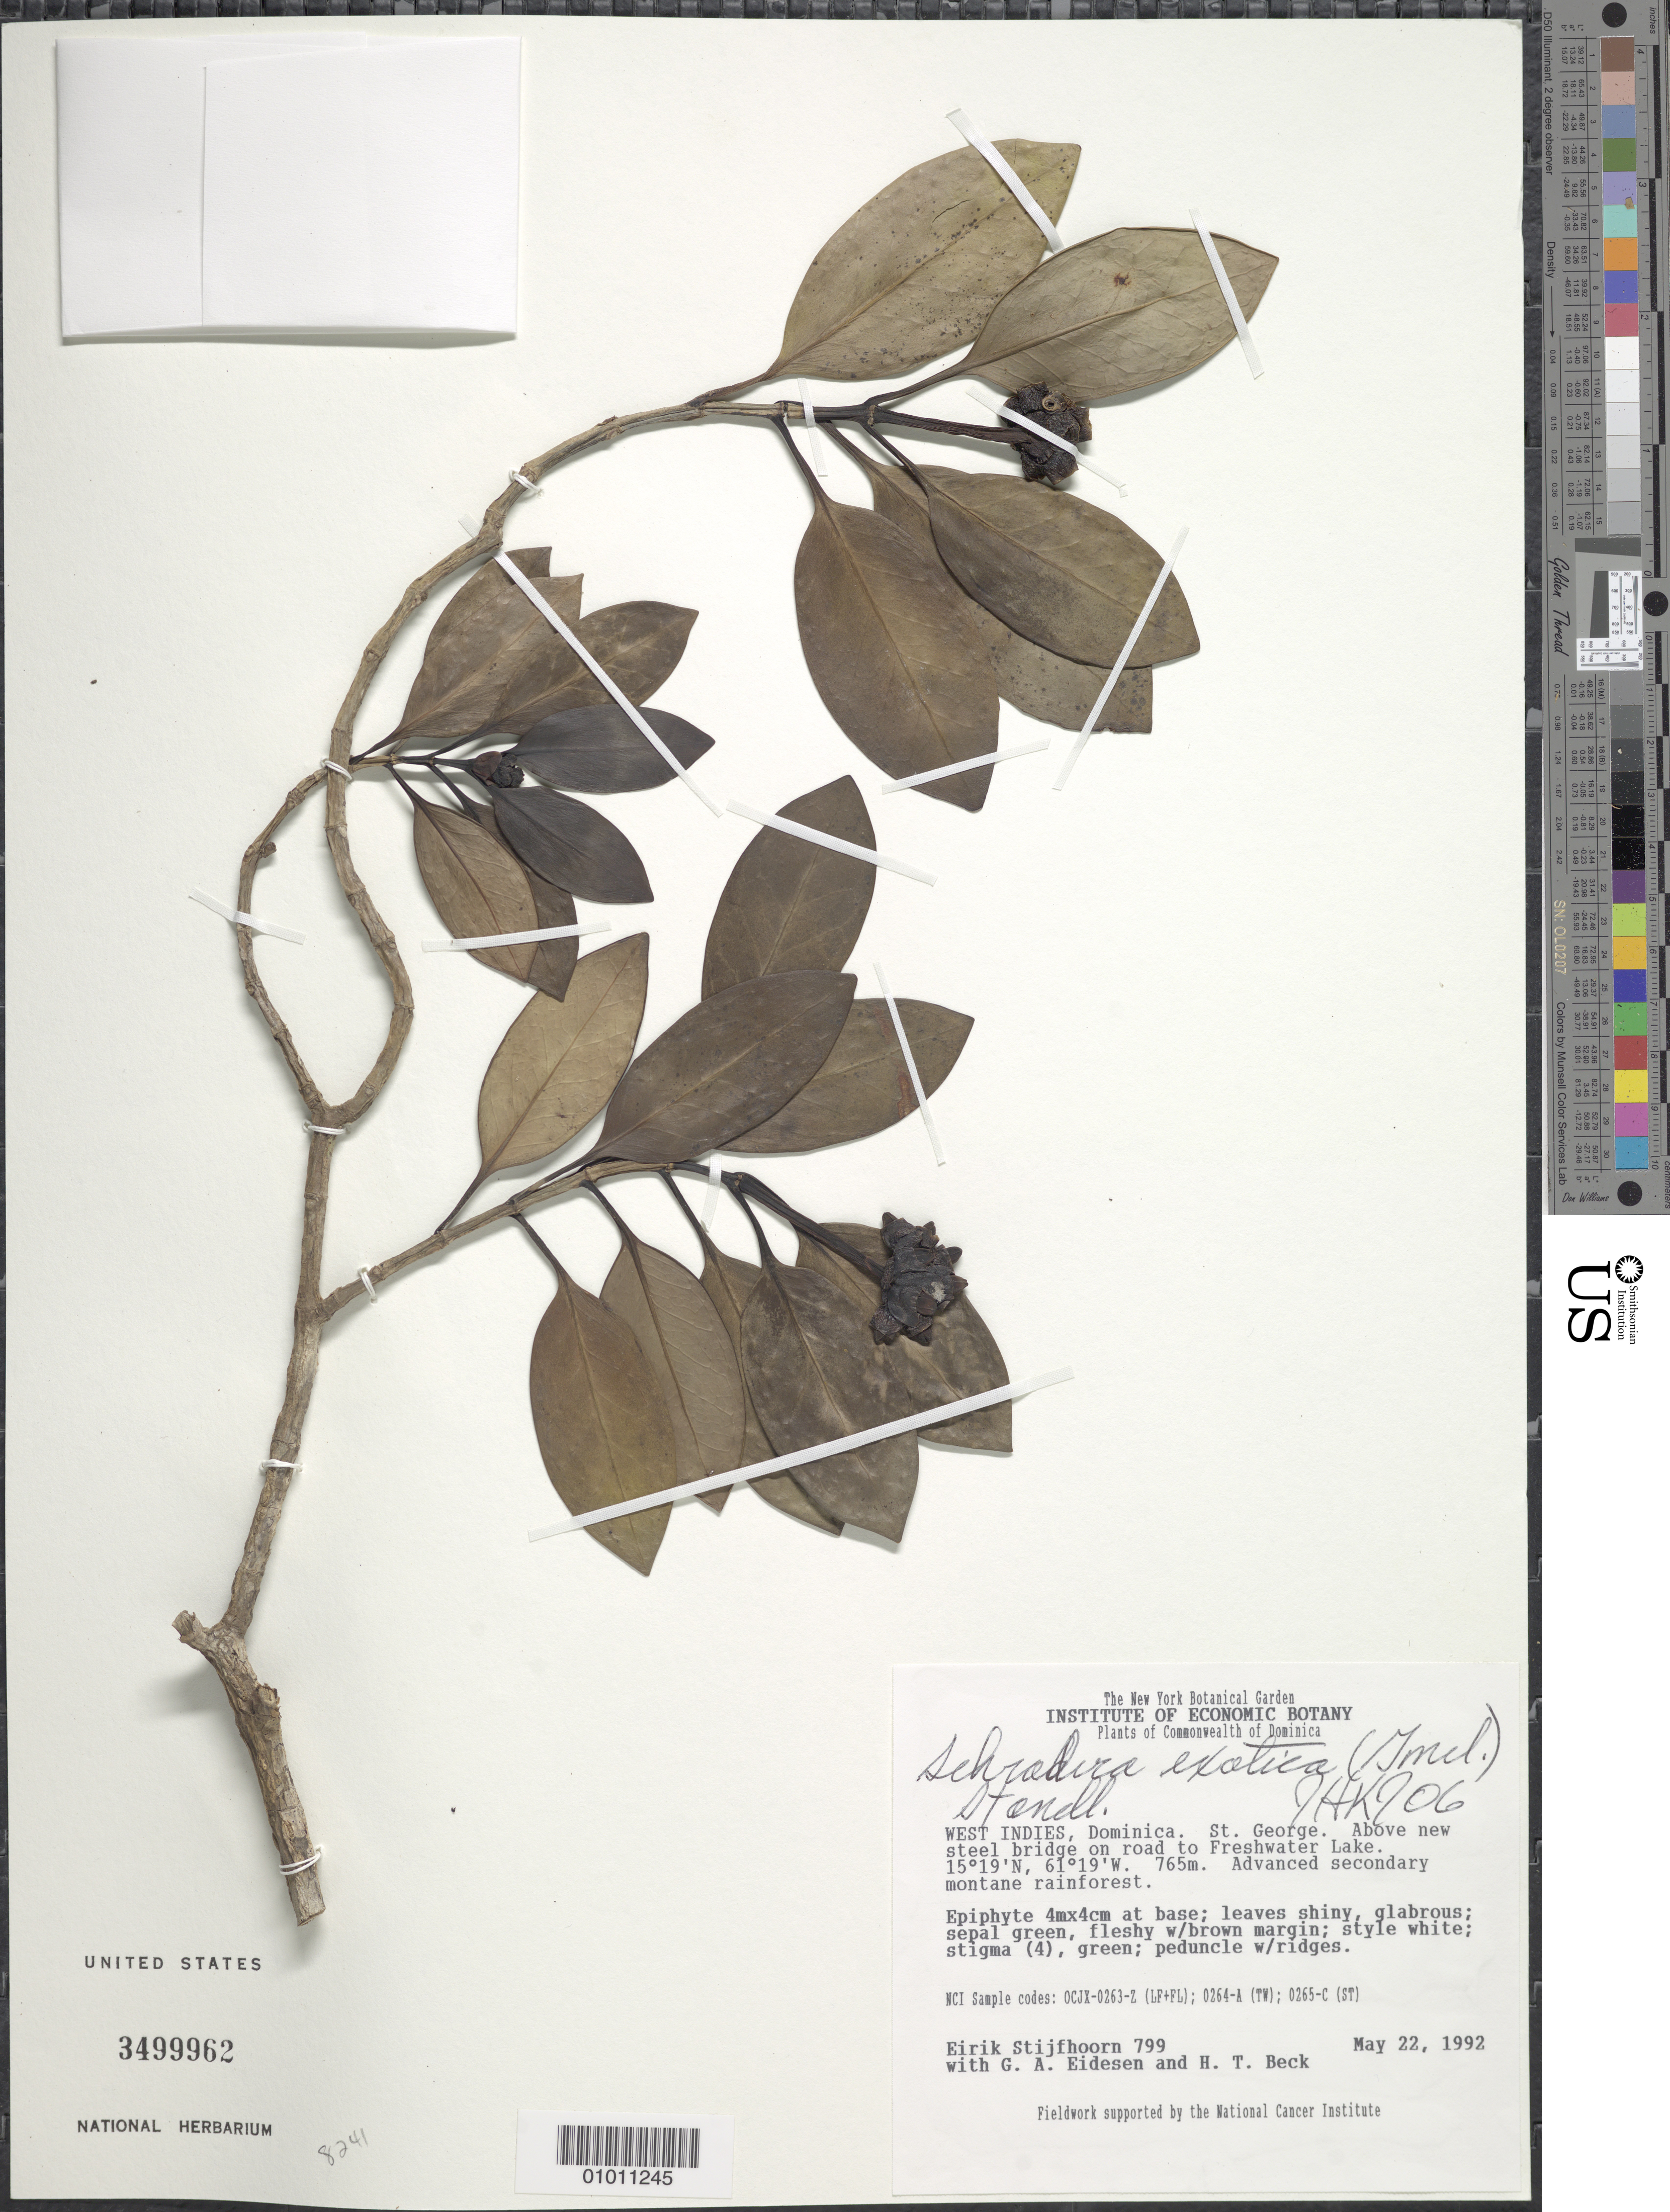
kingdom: Plantae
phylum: Tracheophyta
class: Magnoliopsida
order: Gentianales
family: Rubiaceae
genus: Schradera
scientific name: Schradera exotica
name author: (J.F. Gmel.) Standl.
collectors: E. Stijfhoorn, G. Eidesen & H. T. Beck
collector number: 799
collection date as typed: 22 May 1992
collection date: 1992-05-22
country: Dominica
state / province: St. George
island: Dominica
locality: Road to Freshwater Lake, above new steel bridge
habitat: Advanced secondary montane rainforest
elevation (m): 765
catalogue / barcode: US 3499962